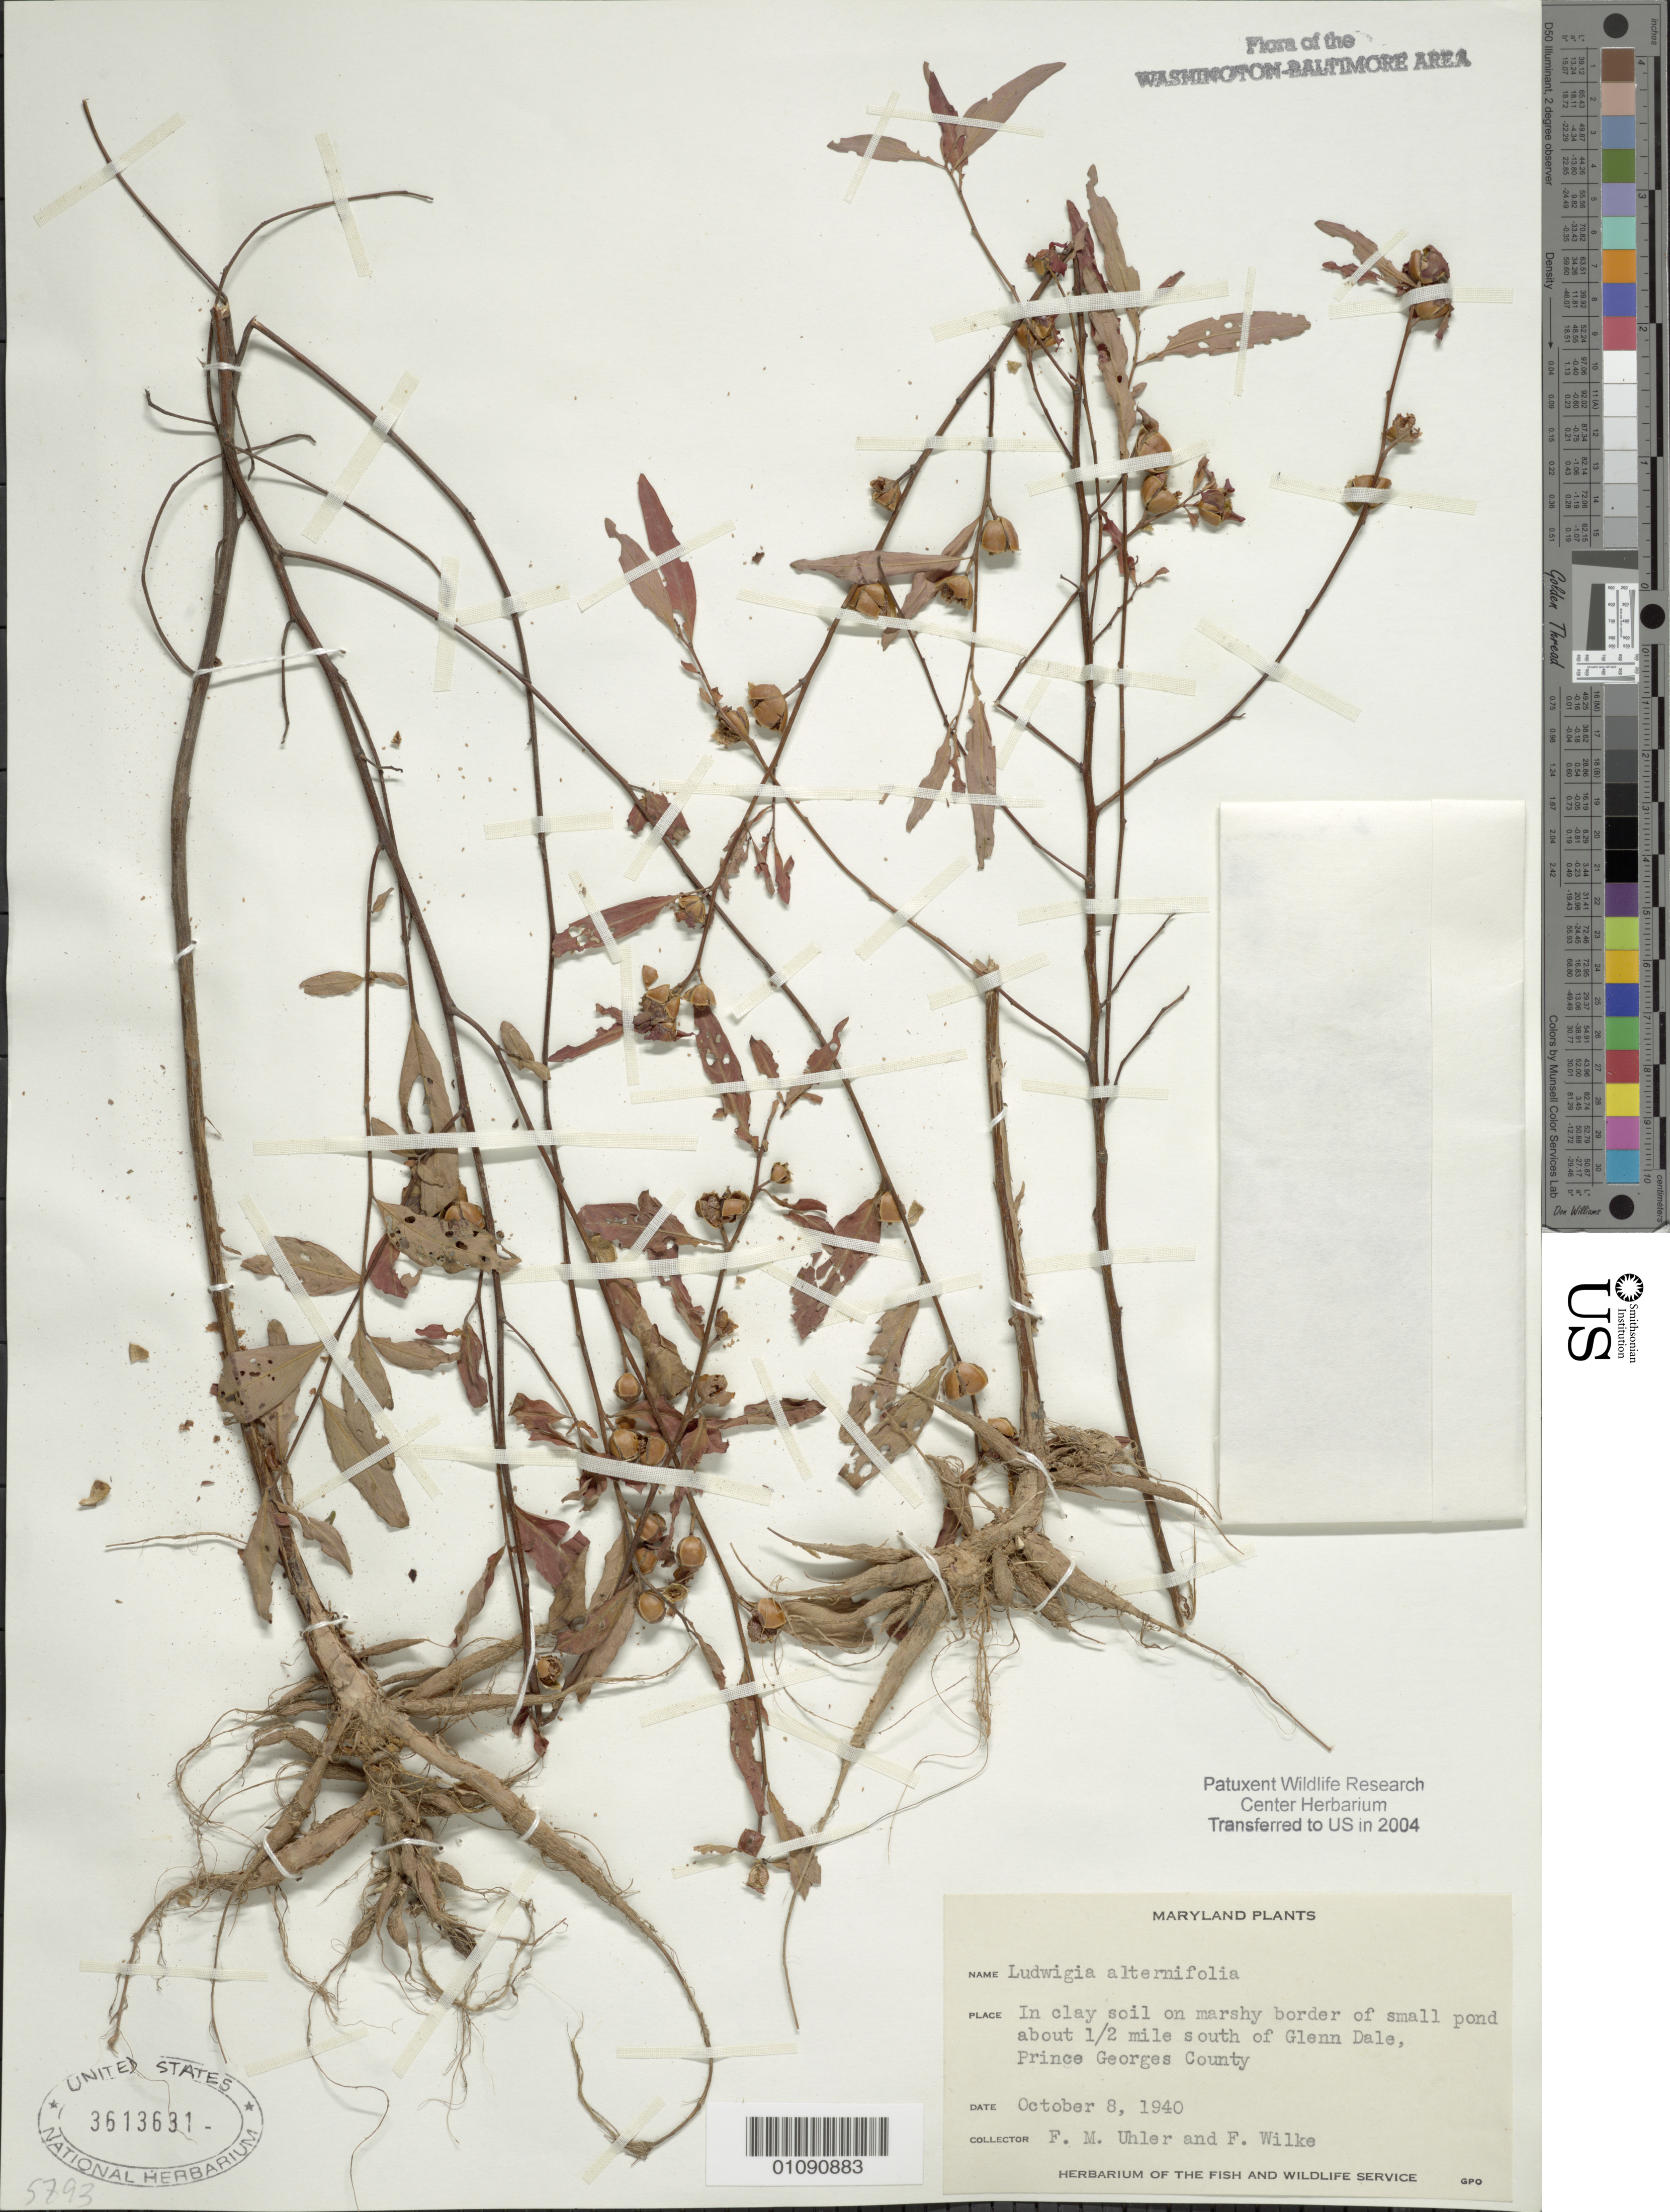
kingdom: Plantae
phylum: Tracheophyta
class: Magnoliopsida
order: Myrtales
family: Onagraceae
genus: Ludwigia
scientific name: Ludwigia alternifolia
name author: L.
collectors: F. M. Uhler & F. Wilke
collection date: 1940-10-08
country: United States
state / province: Maryland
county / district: Prince George's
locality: About half a mile S. of Glenndale.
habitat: Clay soil on marshy border of a small pond.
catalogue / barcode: US 3613631